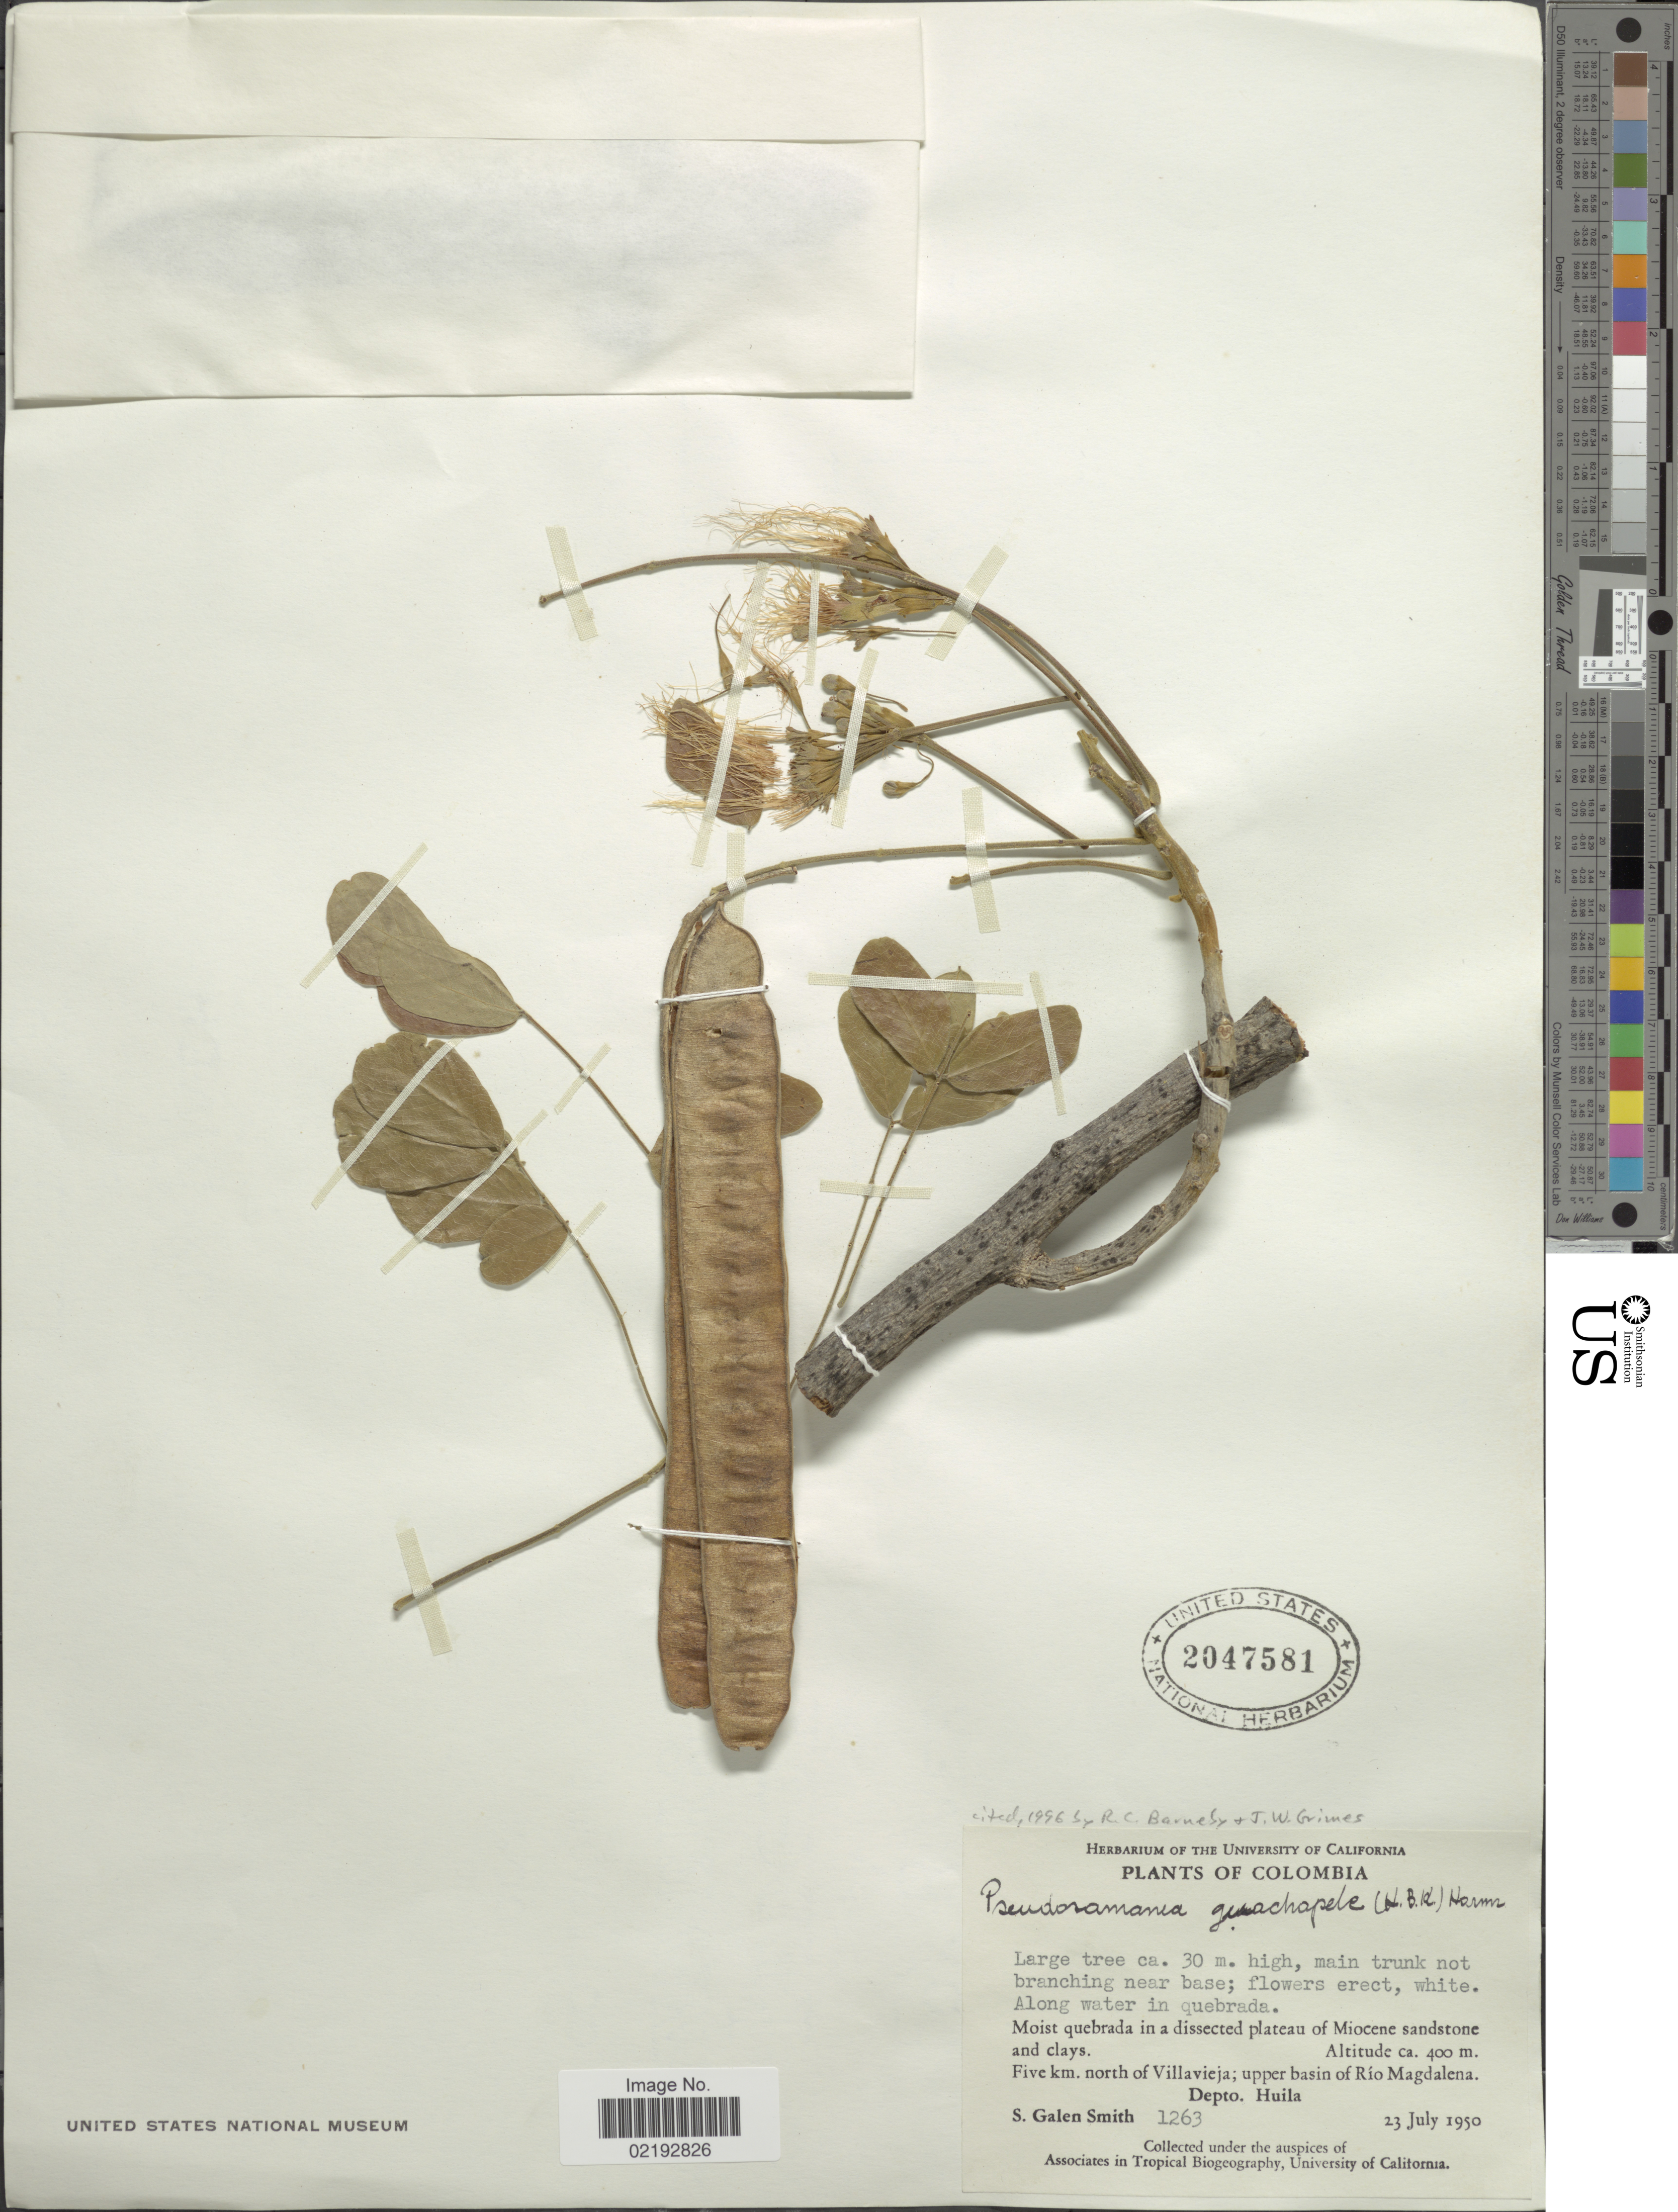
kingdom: Plantae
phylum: Tracheophyta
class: Magnoliopsida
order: Fabales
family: Fabaceae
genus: Pseudosamanea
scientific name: Pseudosamanea guachapele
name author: (Kunth) Harms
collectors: S. G. Smith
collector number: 1263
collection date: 1950-07-23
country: Colombia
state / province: Huila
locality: Along water in quebrada, five km north of Villavieja, upper basin of Rio Magdalena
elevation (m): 400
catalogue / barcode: US 2047581